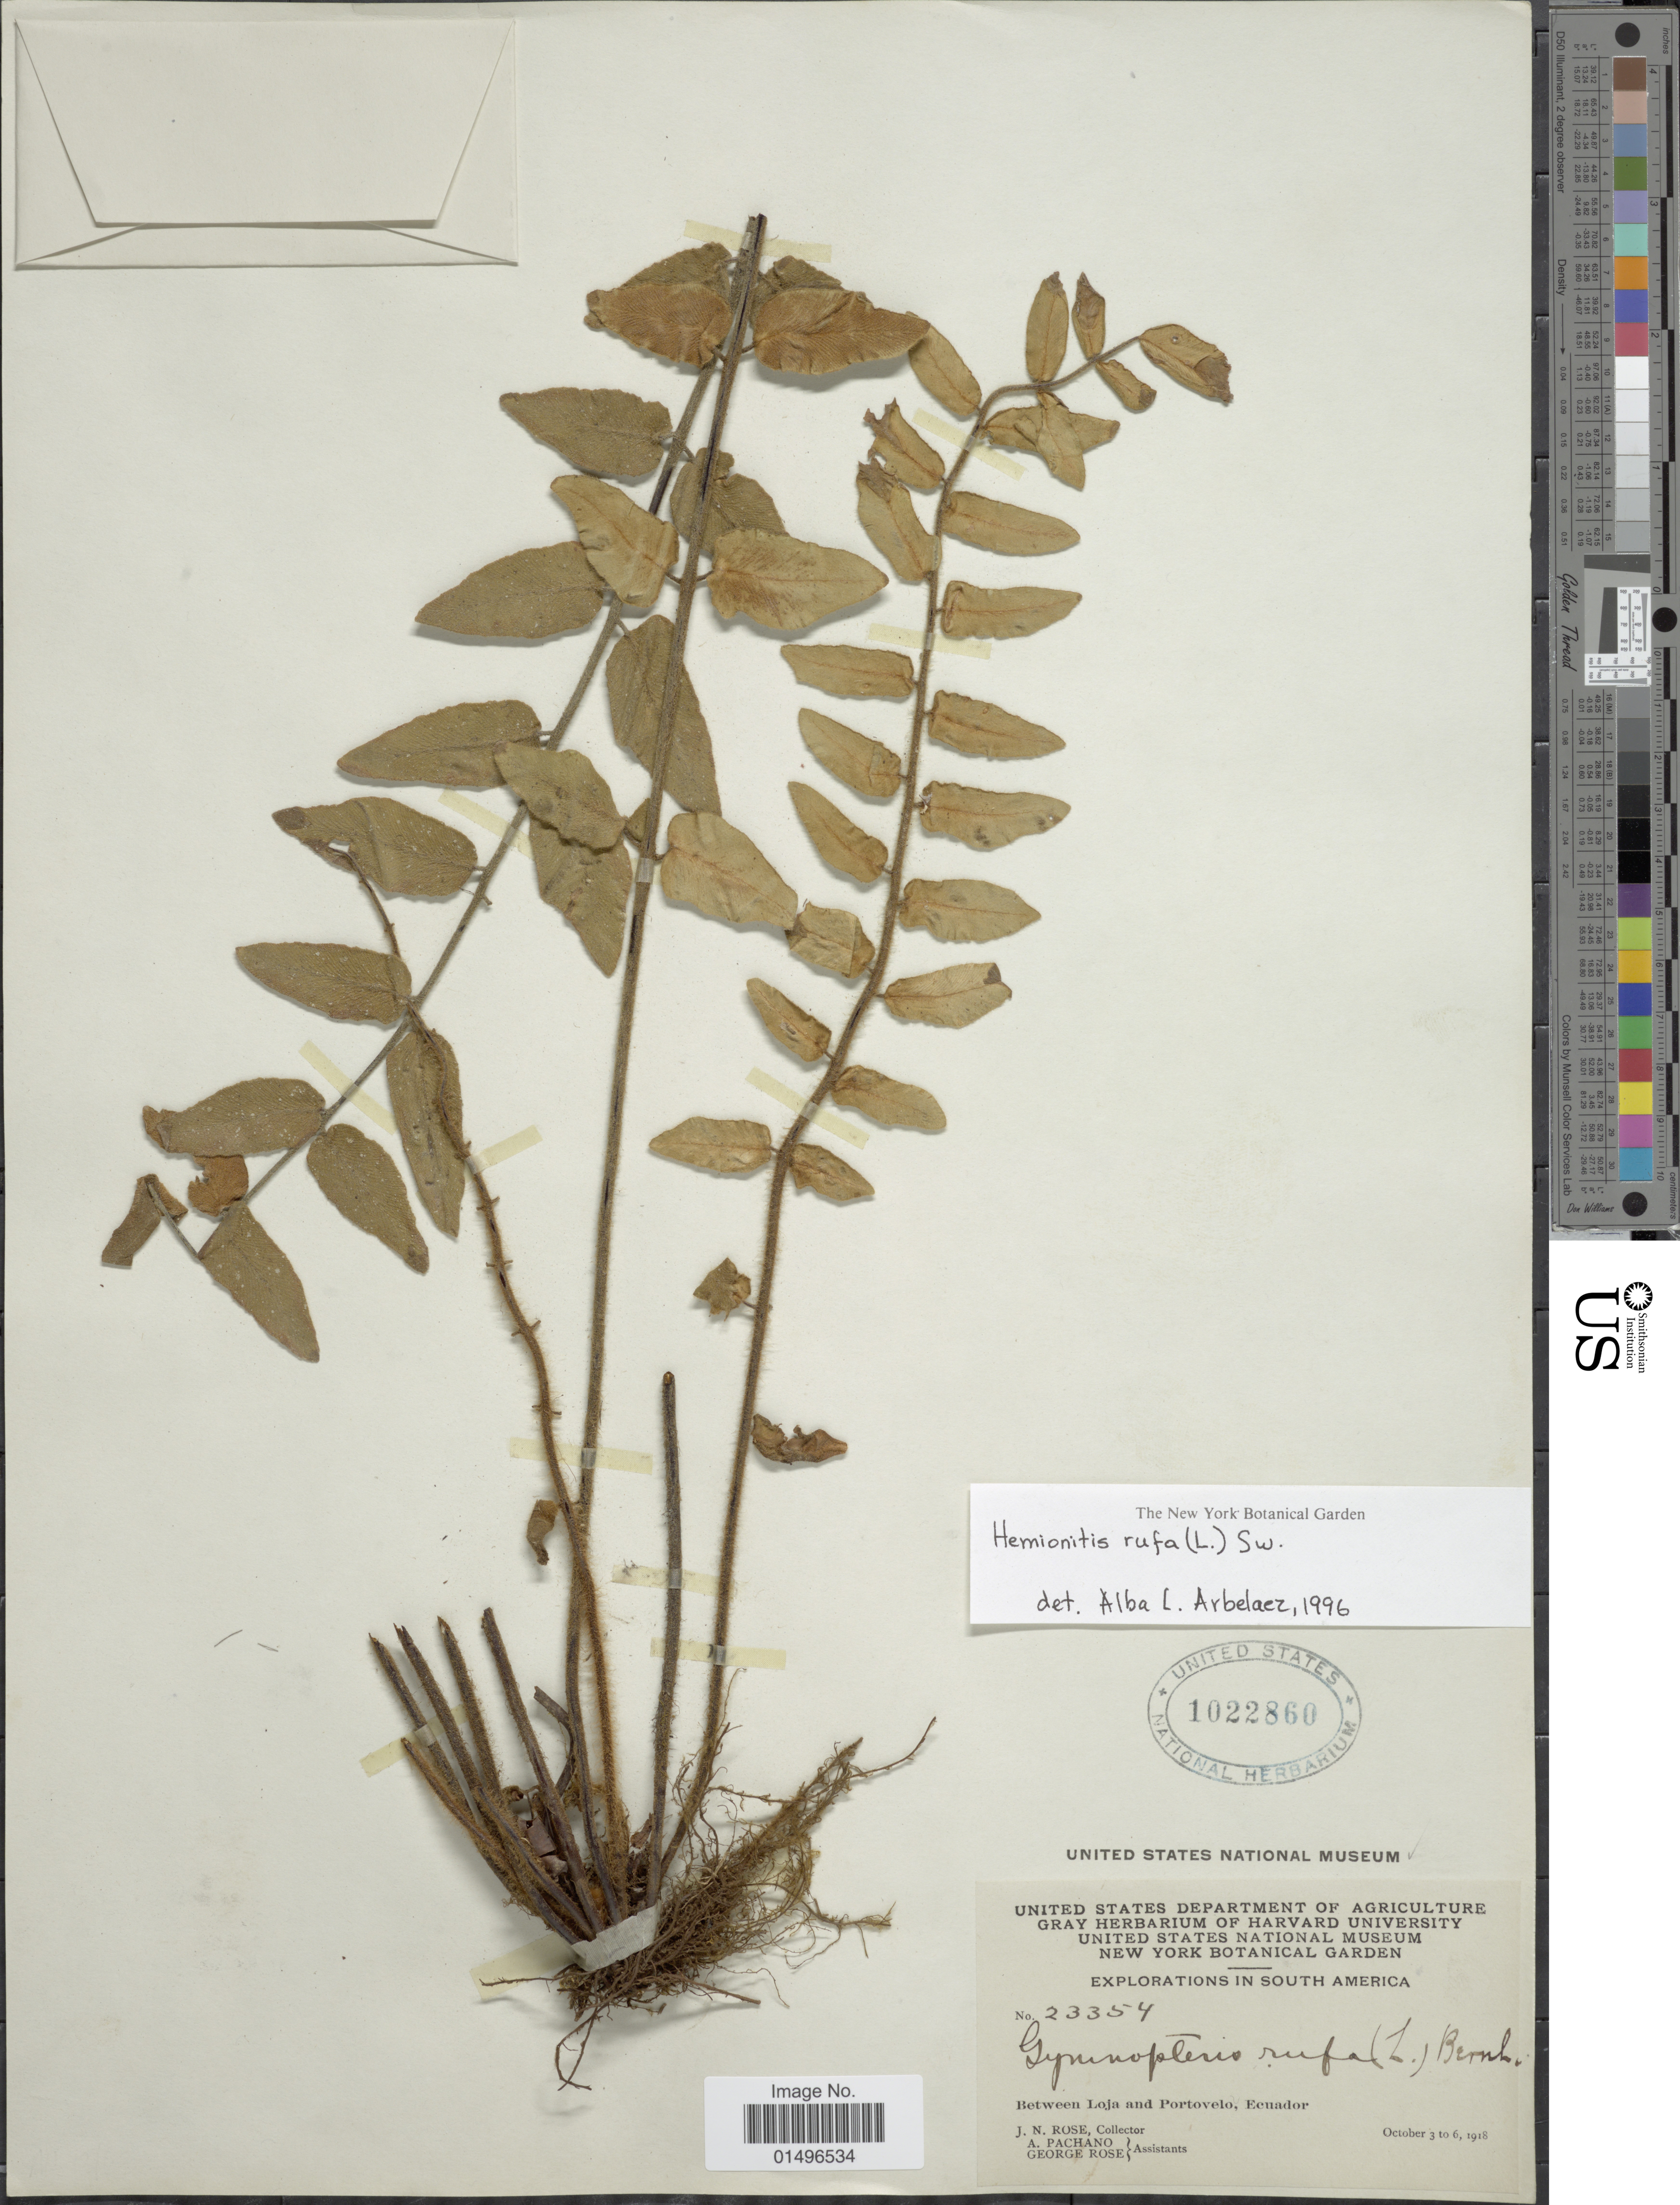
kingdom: Plantae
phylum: Tracheophyta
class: Polypodiopsida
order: Polypodiales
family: Pteridaceae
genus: Hemionitis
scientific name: Hemionitis rufa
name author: (L.) Sw.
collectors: J. N. Rose, A. Pachano & G. Rose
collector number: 23354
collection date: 1918-10-03/1918-10-06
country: Ecuador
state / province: Loja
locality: South America, between Loja and Portovelo, Ecuador.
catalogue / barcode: US 1022860